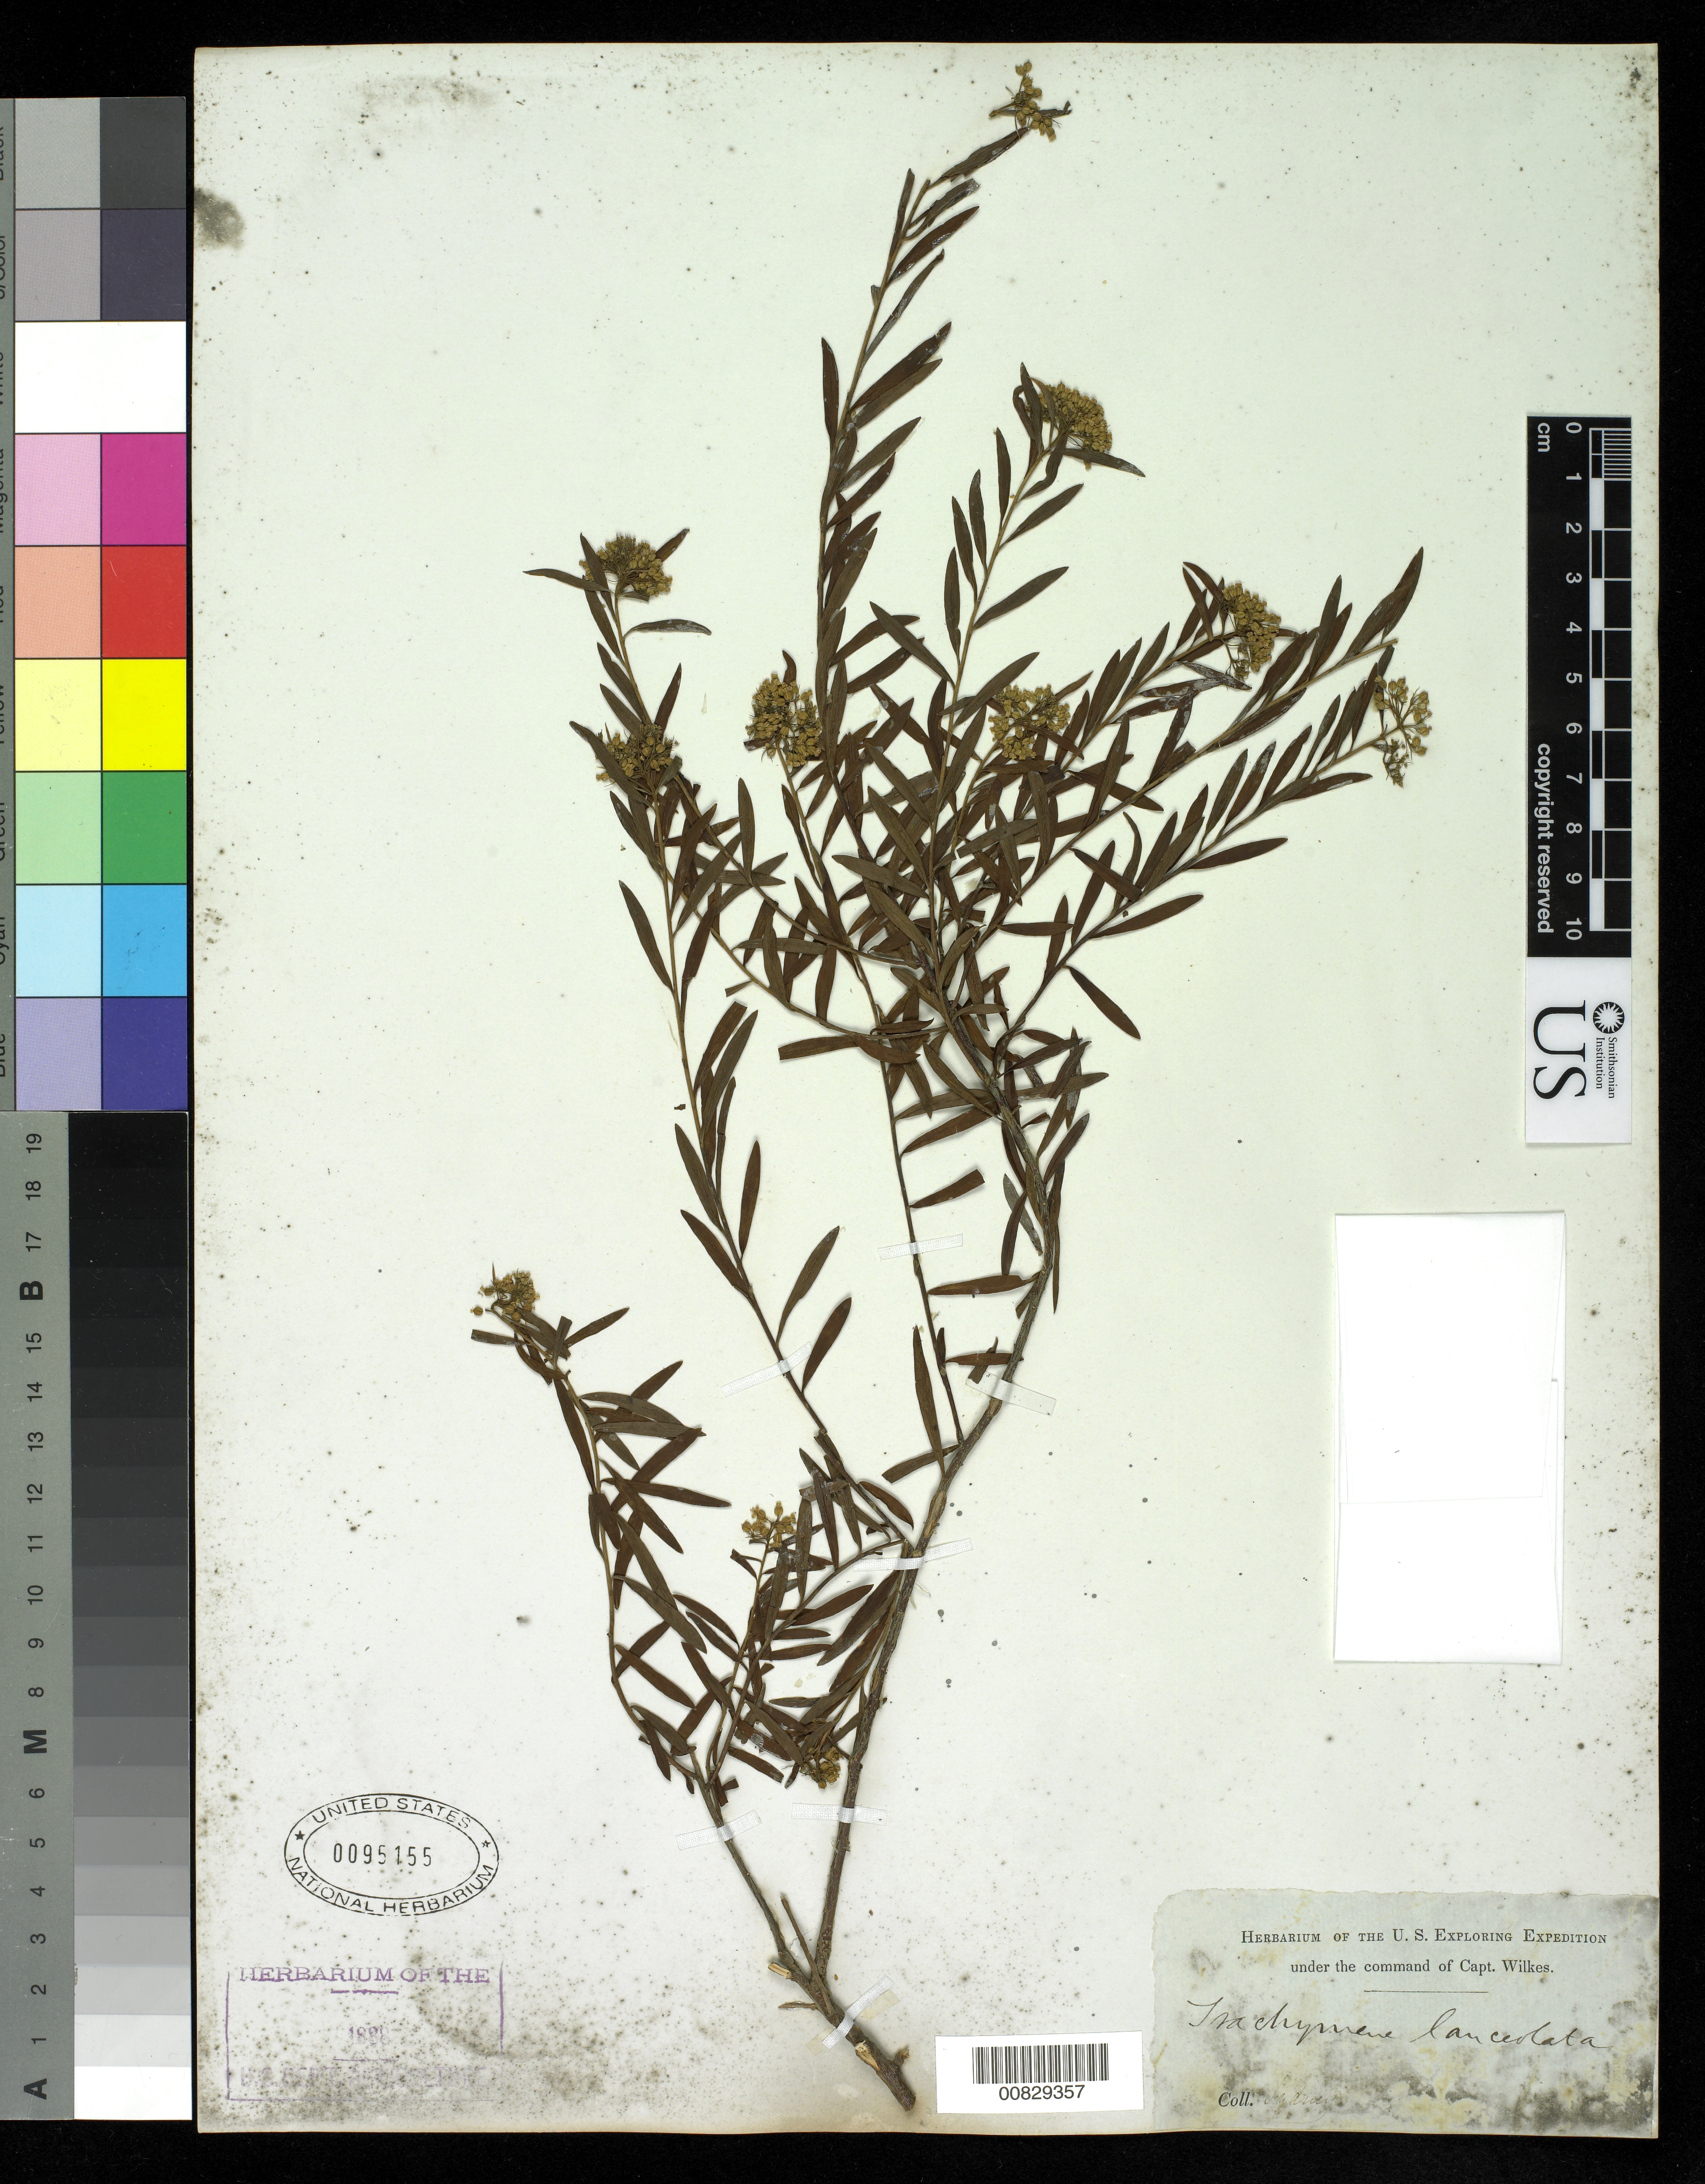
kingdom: Plantae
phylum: Tracheophyta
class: Magnoliopsida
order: Apiales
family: Apiaceae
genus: Platysace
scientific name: Platysace lanceolata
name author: Druce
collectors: Wilkes Explor. Exped.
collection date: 1838/1842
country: Australia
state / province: New South Wales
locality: Sydney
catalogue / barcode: US 95155